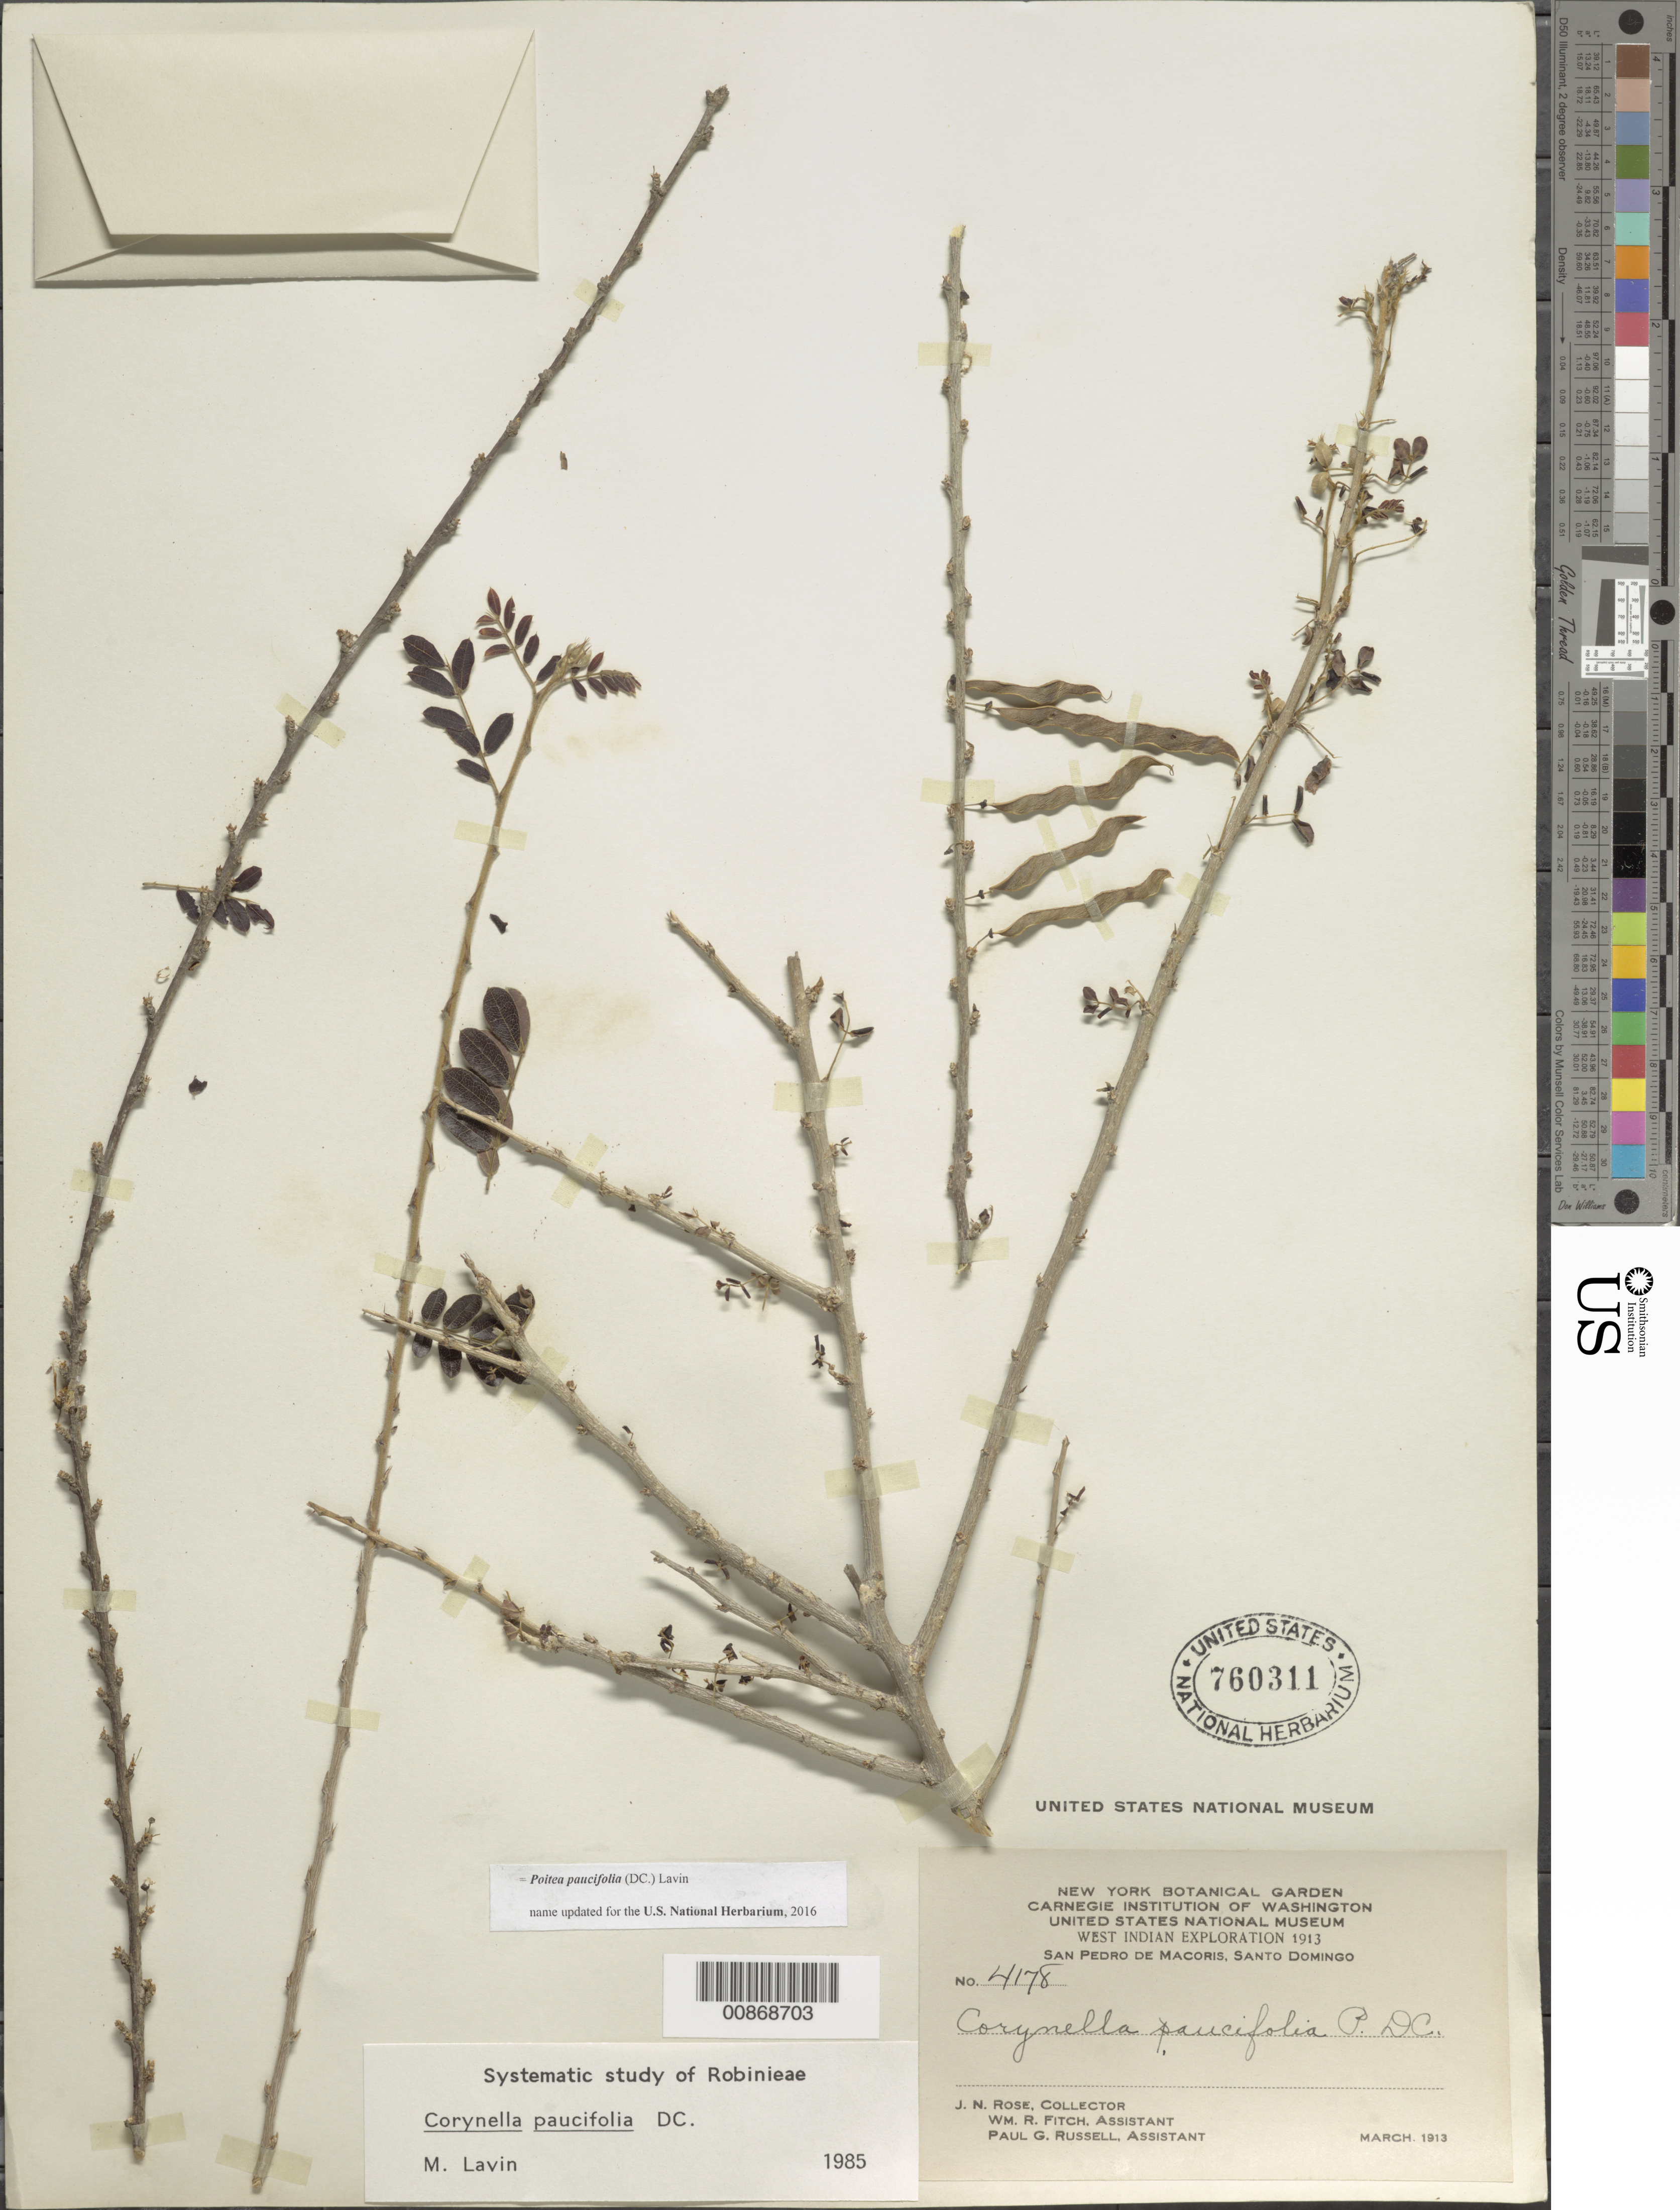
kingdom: Plantae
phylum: Tracheophyta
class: Magnoliopsida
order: Fabales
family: Fabaceae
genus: Poitea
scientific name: Poitea paucifolia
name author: (DC.) Lavin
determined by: Lavin, M.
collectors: J. N. Rose, W. R. Fitch & P. G. Russell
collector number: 4178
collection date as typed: Mar 1913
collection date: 1913-03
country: Dominican Republic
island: Hispaniola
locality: San Pedro de Macoris, Santo Domingo.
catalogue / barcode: US 760311